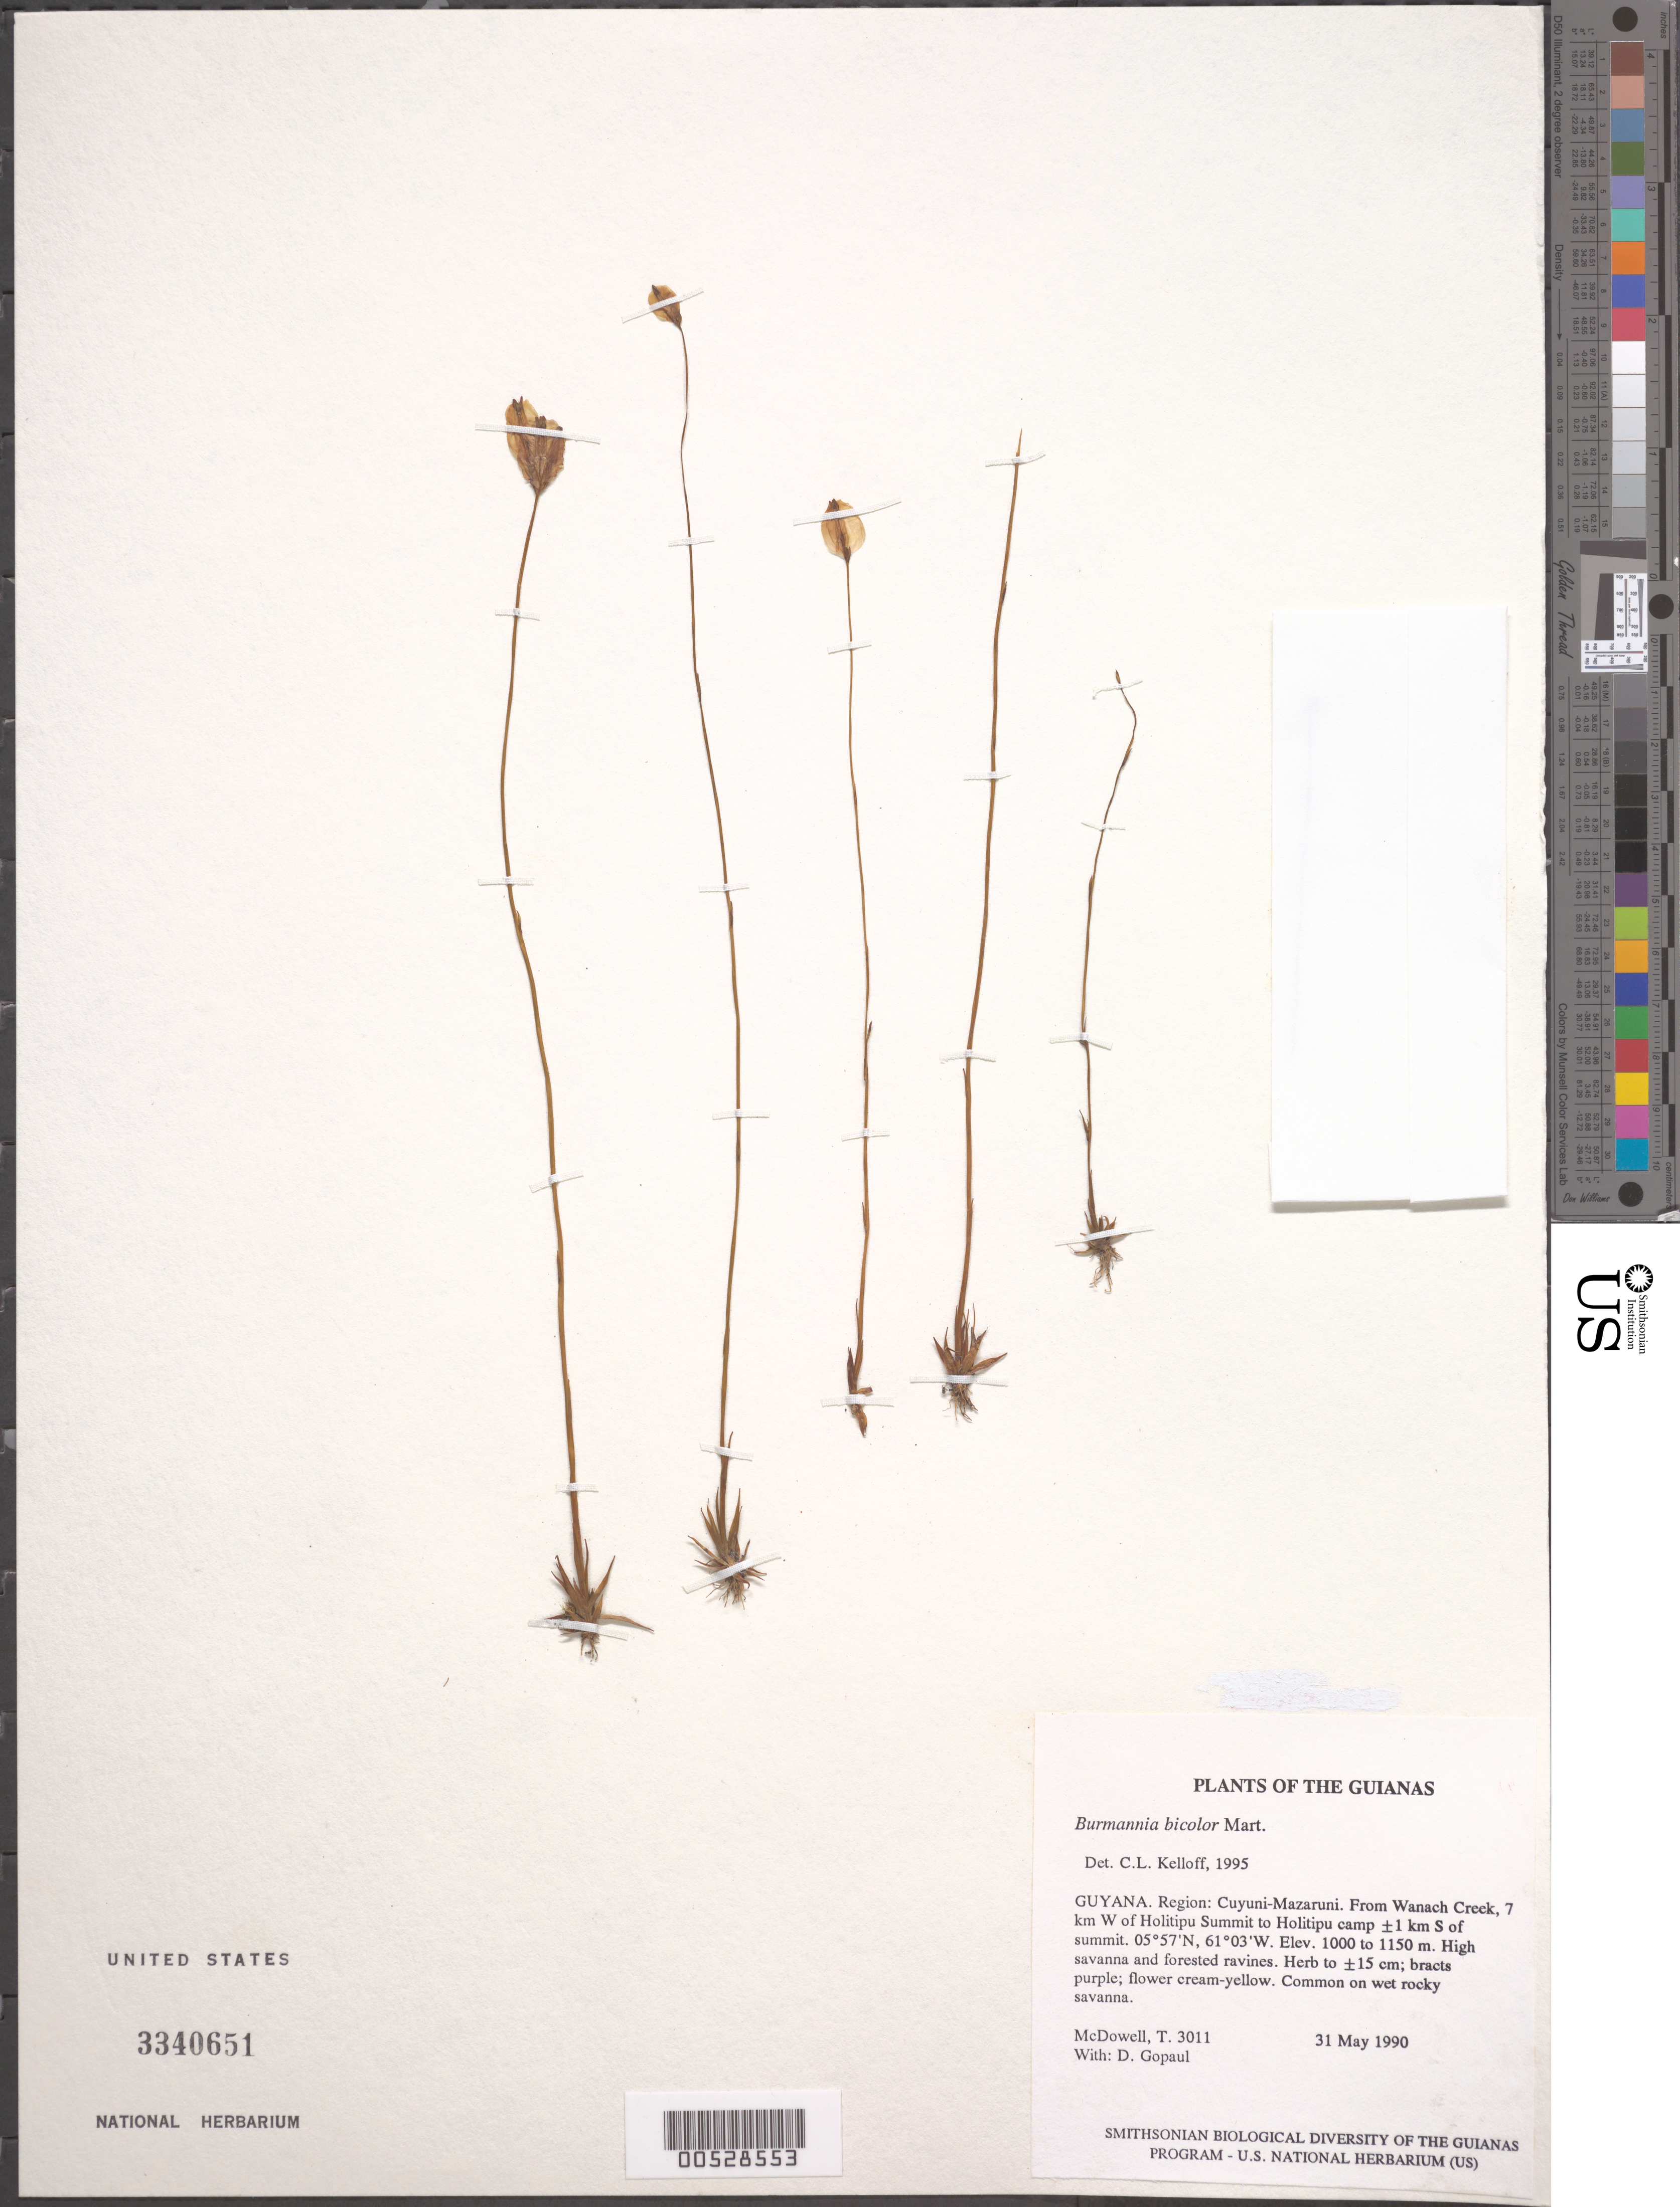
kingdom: Plantae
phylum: Tracheophyta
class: Liliopsida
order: Dioscoreales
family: Burmanniaceae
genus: Burmannia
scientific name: Burmannia bicolor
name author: Mart.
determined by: Kelloff, Carol L., (US), Smithsonian Institution - National Museum of Natural History (UNITED STATES)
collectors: T. McDowell, D. Hughs & D. Gopaul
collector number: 3011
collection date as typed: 31 May 1990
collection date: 1990-05-31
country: Guyana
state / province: Cuyuni-Mazaruni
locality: From Wanach Creek, 7 km W of Holitipu Summit to Holitipu camp ±1 km S of summit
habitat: High savanna and forested ravines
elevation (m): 1000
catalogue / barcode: US 3340651